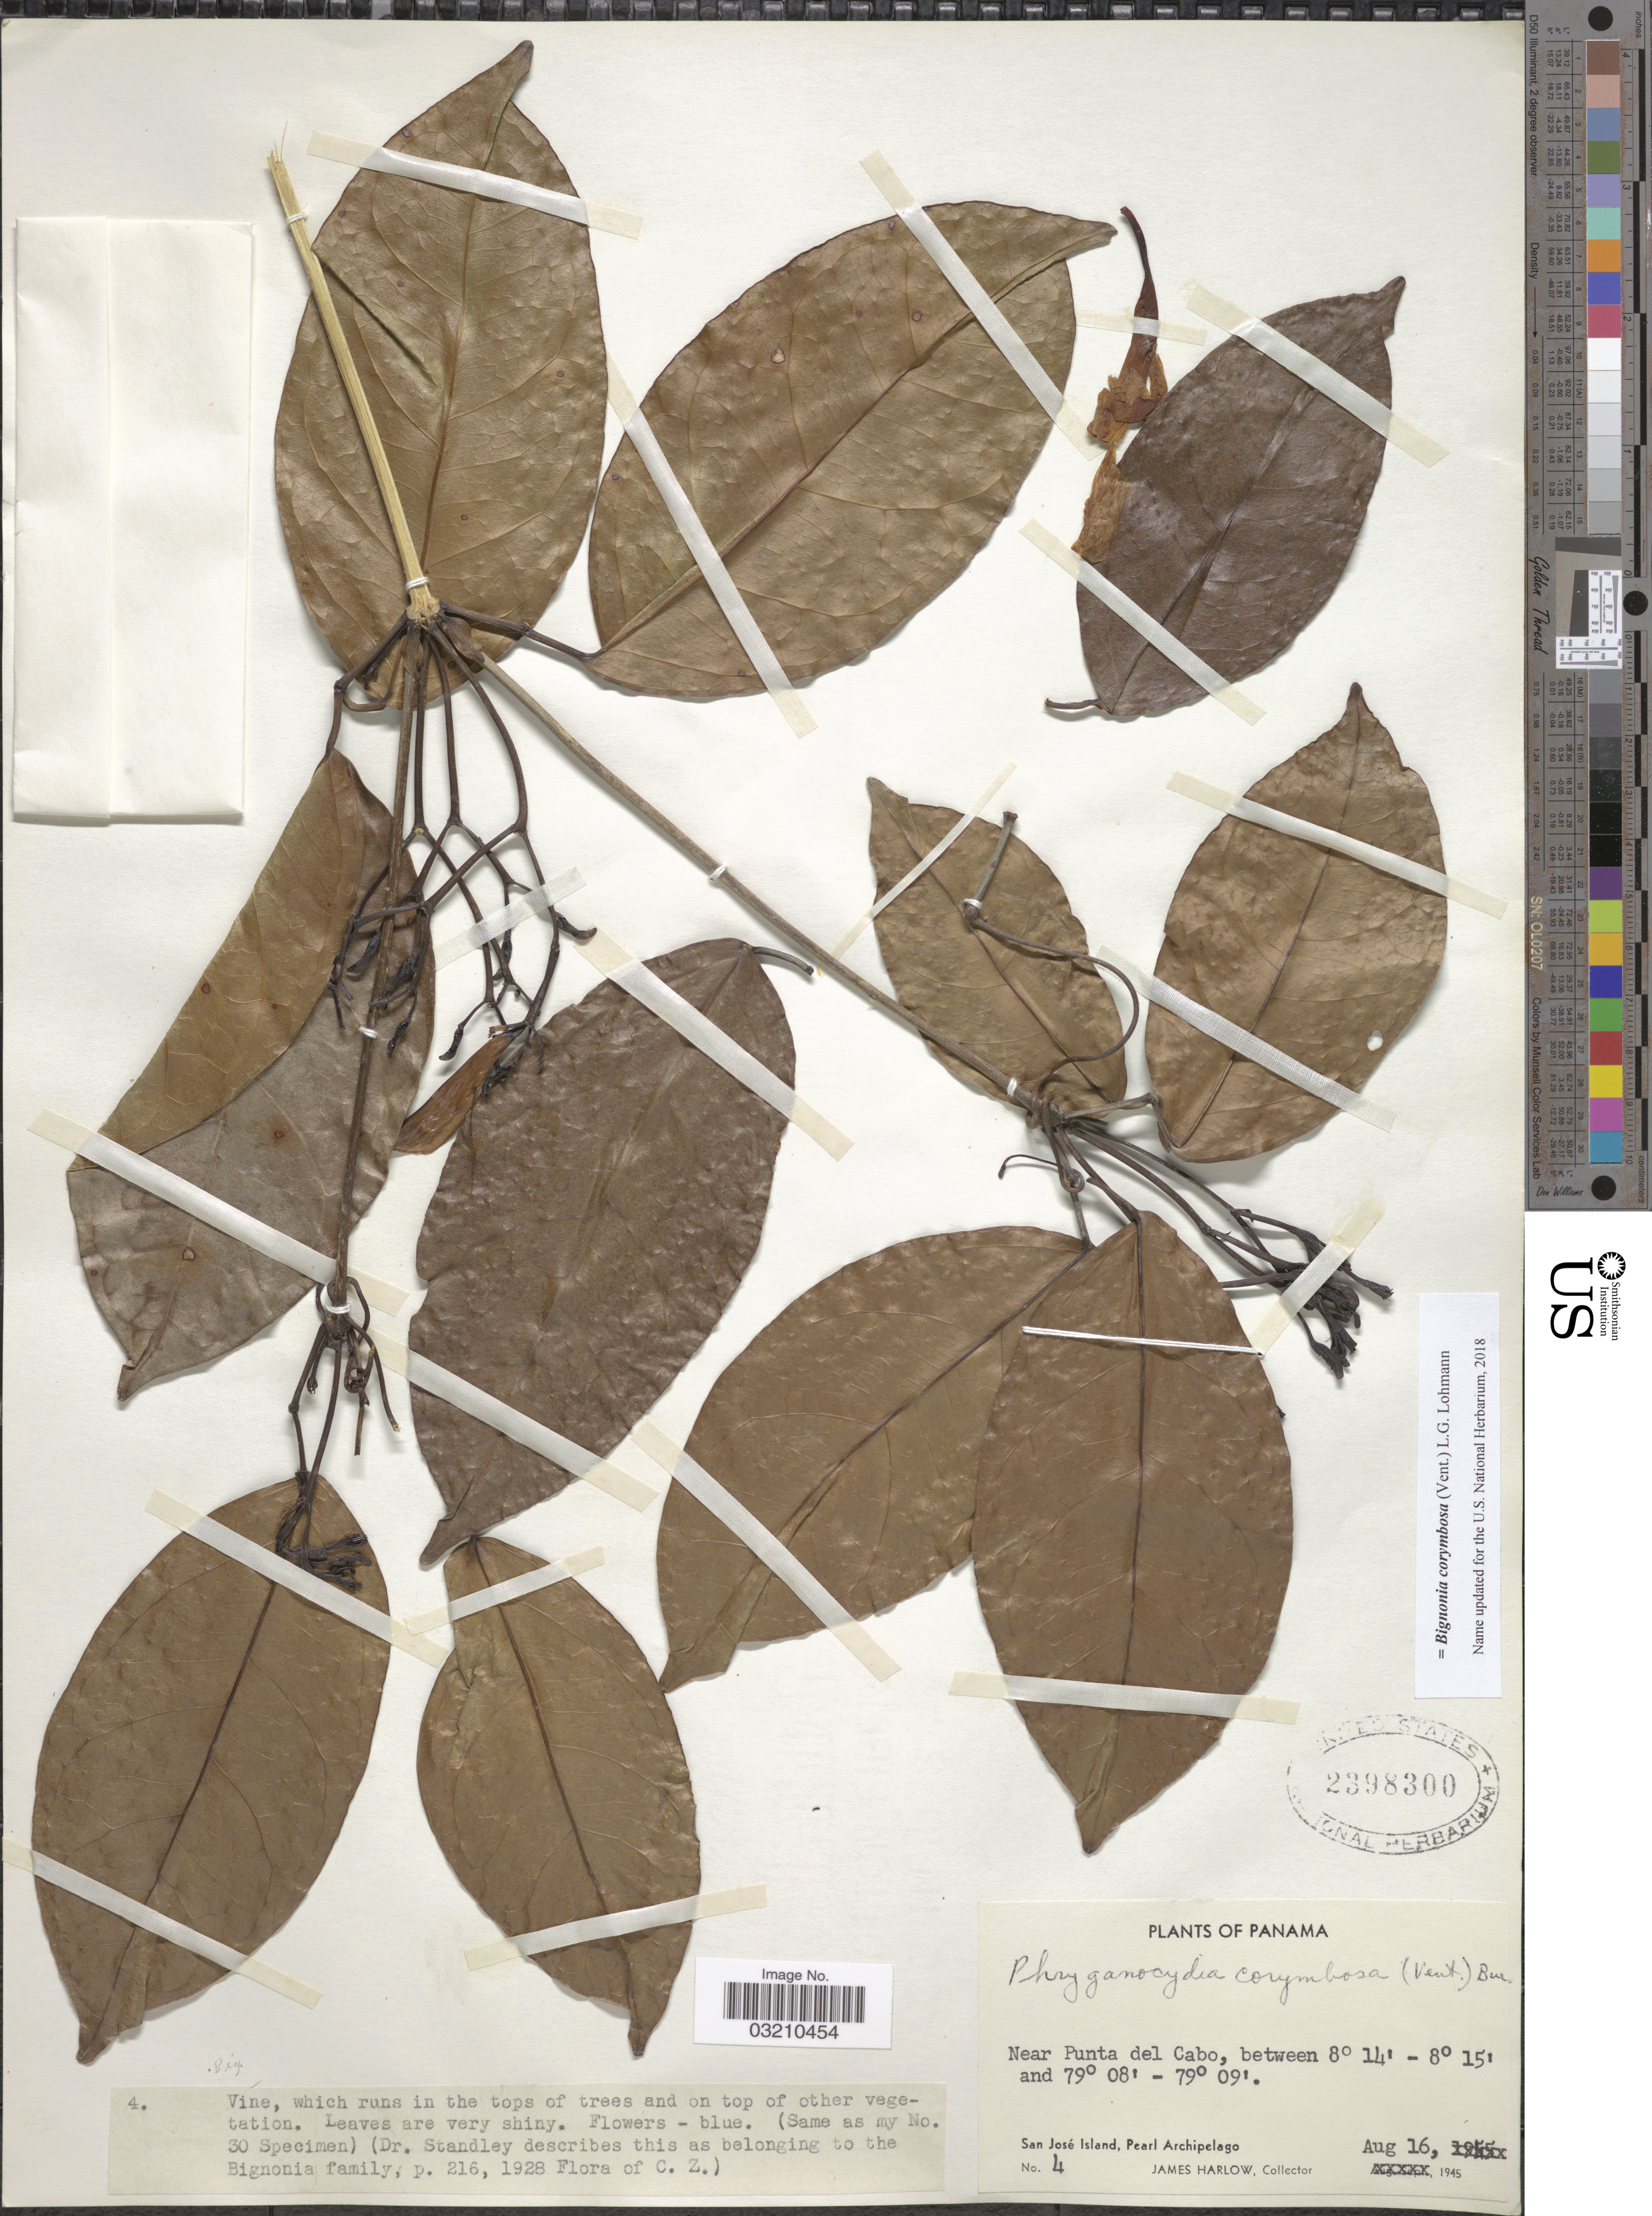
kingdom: Plantae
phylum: Tracheophyta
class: Magnoliopsida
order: Lamiales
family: Bignoniaceae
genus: Bignonia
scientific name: Bignonia corymbosa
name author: (Vent.) L.G. Lohmann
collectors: J. Harlow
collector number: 4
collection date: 1945-08-16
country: Panama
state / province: Colón / Panamá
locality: Near Punta del Cabo. San José Island, Pear Archipelago. C.Z.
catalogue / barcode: US 2398300